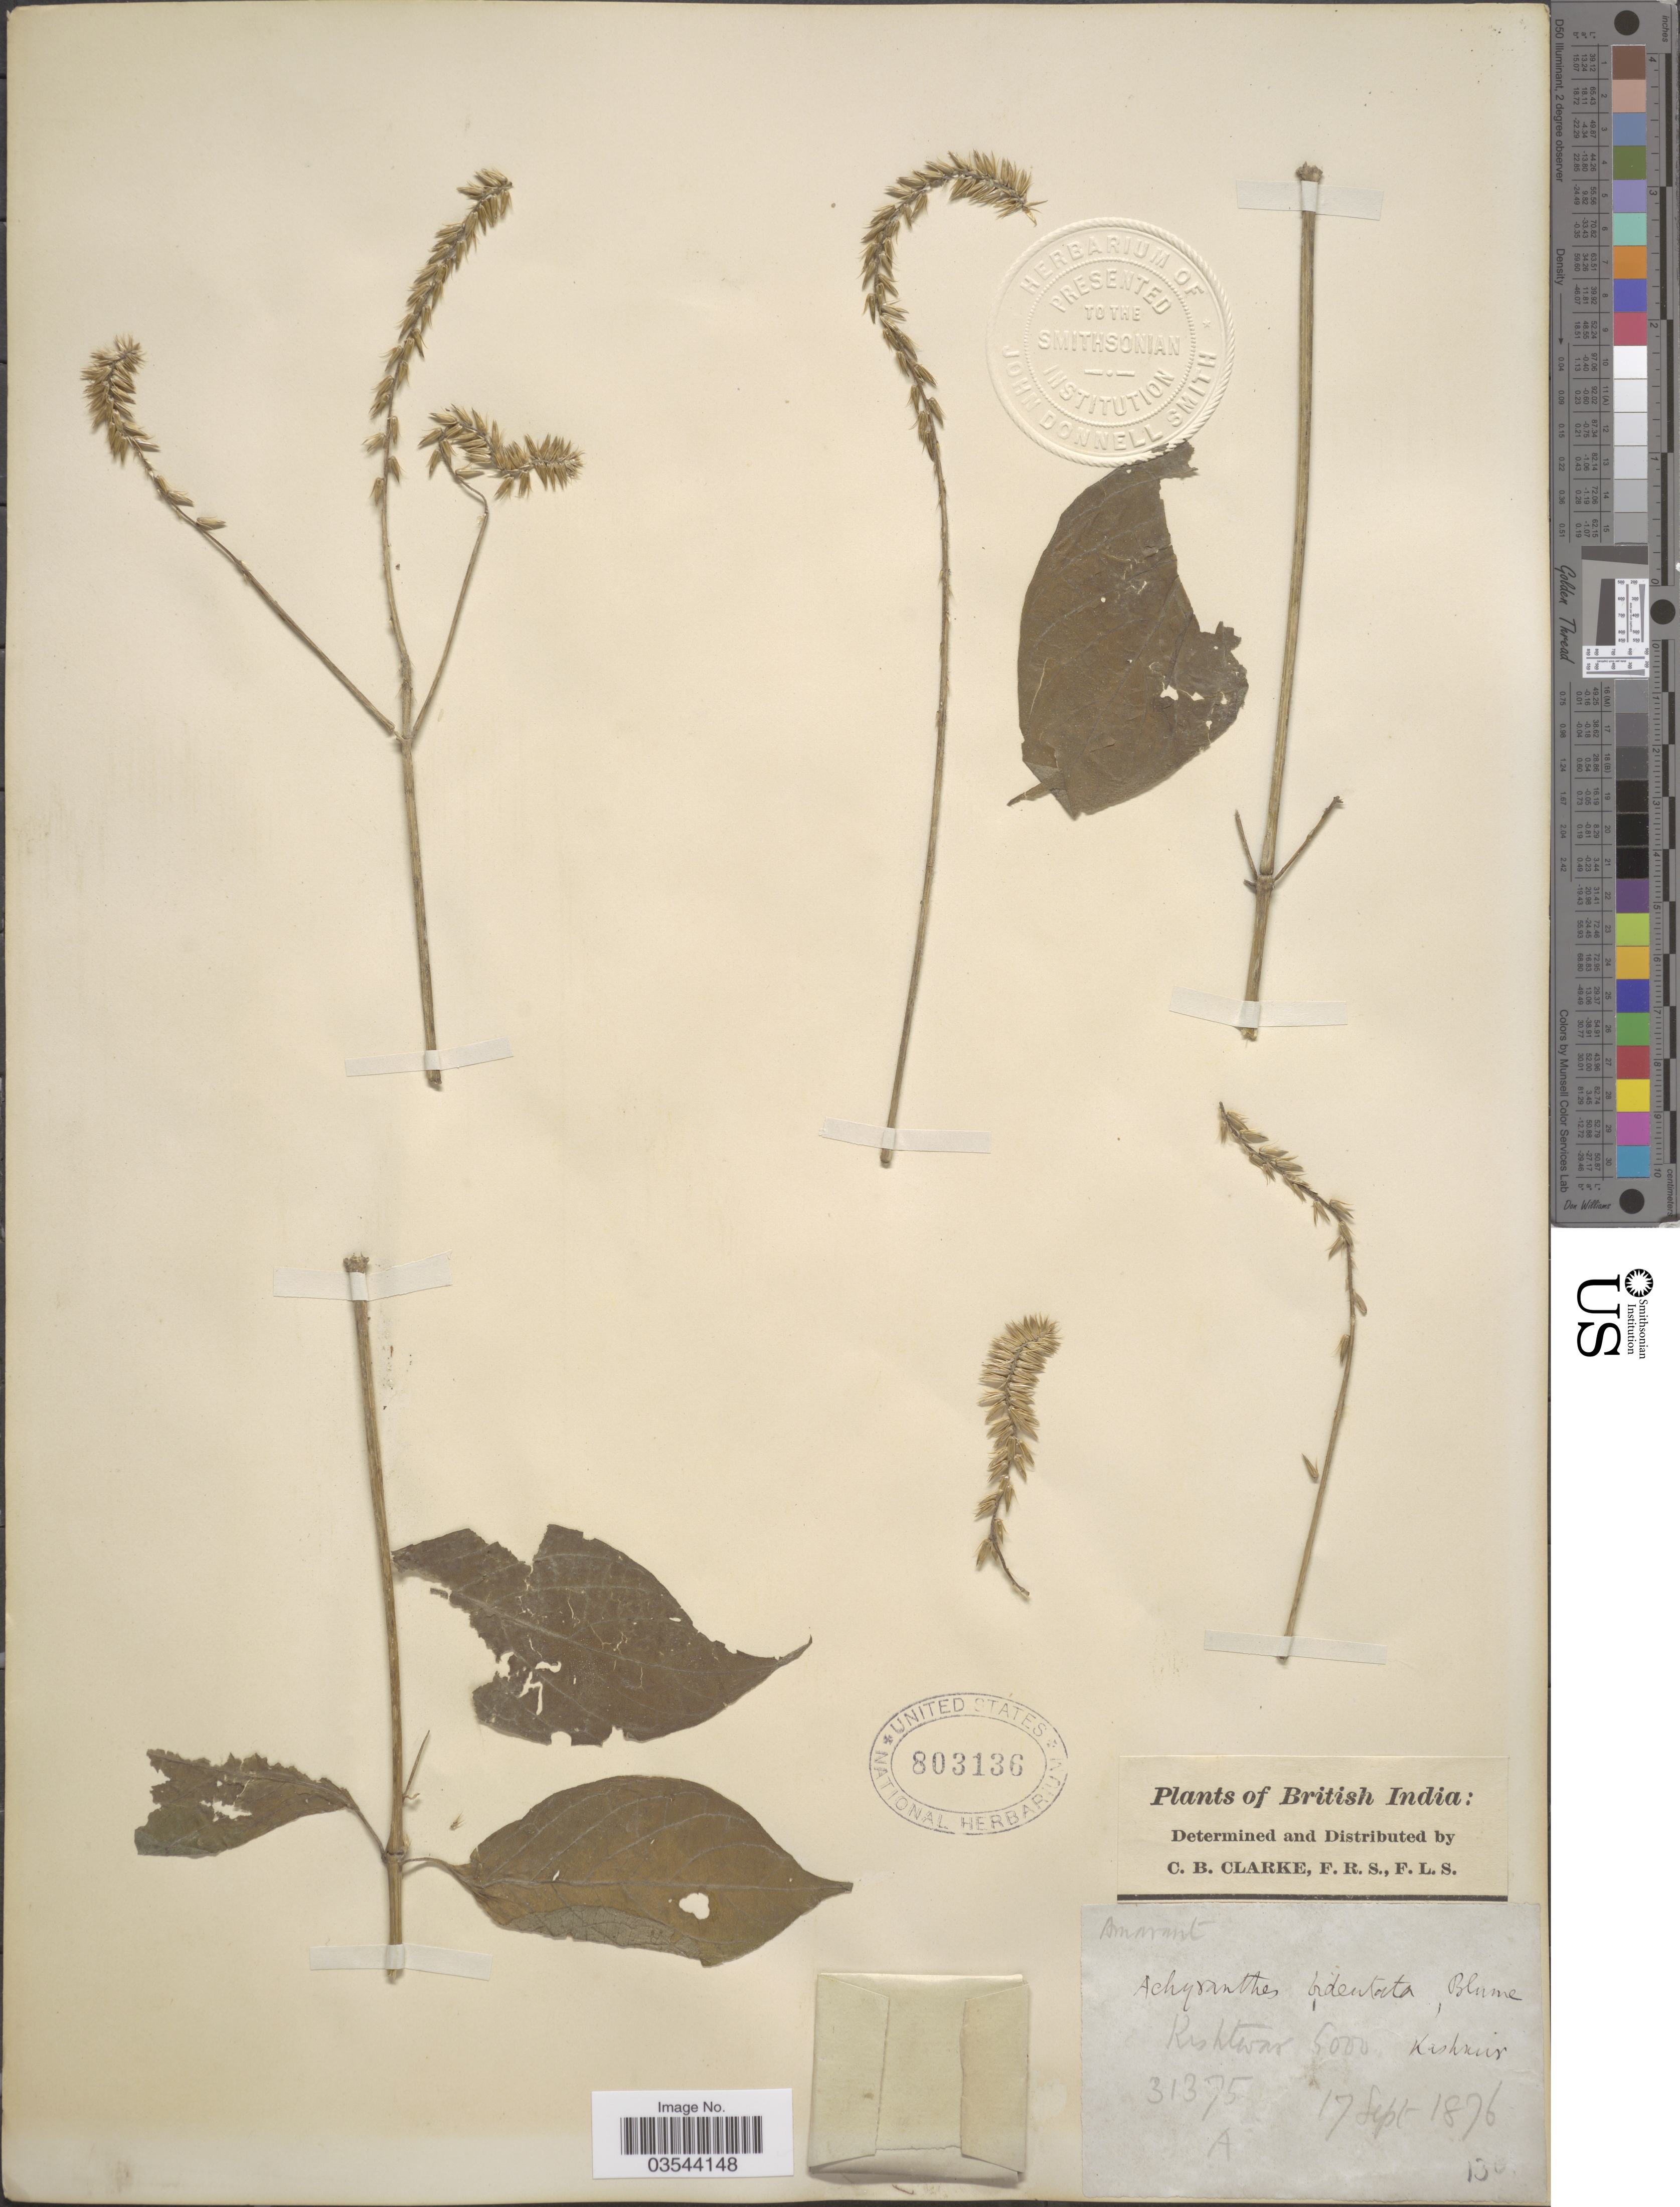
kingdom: Plantae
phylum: Tracheophyta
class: Magnoliopsida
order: Caryophyllales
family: Amaranthaceae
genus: Achyranthes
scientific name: Achyranthes bidentata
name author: Blume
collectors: C. B. Clarke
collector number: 31375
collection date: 1876-09-17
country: India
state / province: Jammu and Kashmir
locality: British India. Kishtwar. Kashmir.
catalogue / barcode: US 803136